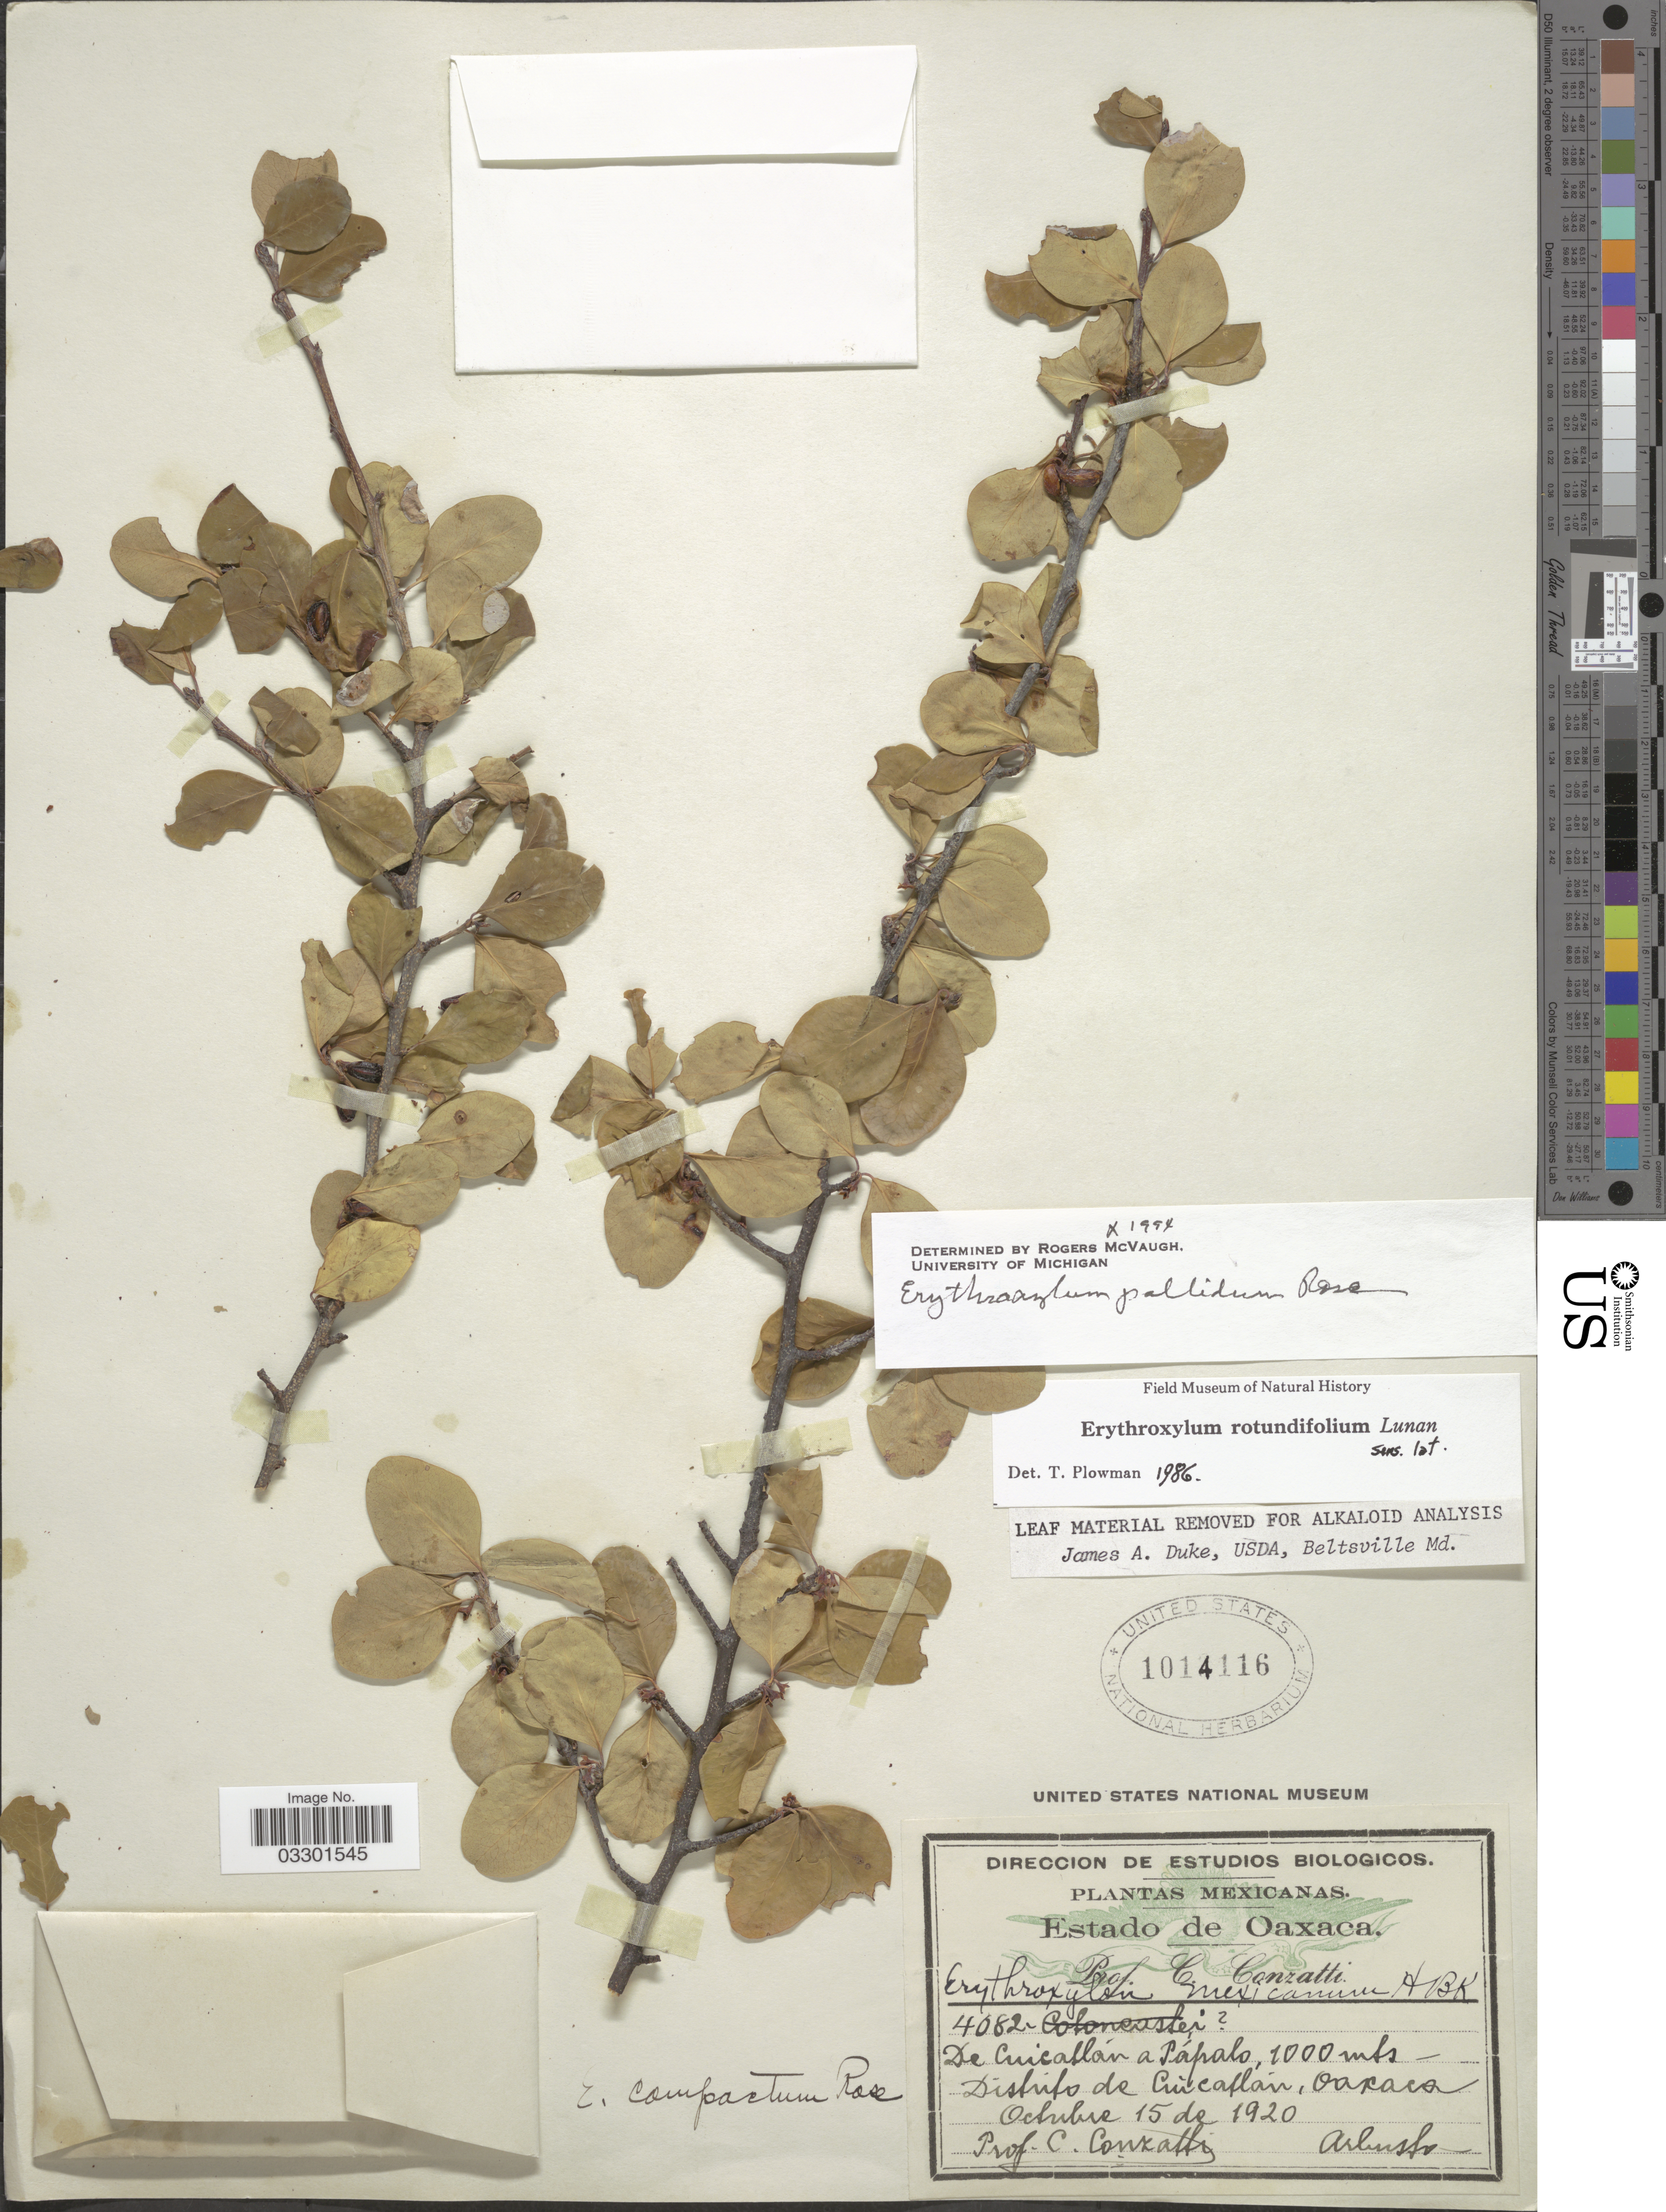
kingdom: Plantae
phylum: Tracheophyta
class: Magnoliopsida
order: Malpighiales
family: Erythroxylaceae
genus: Erythroxylum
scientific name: Erythroxylum pallidum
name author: Rose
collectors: C. Conzatti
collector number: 4082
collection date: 1920-10-15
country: Mexico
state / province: Oaxaca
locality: De Cuicatlán a Pápalo. Distrito de Cuicatlán.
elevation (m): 1000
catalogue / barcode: US 1014116